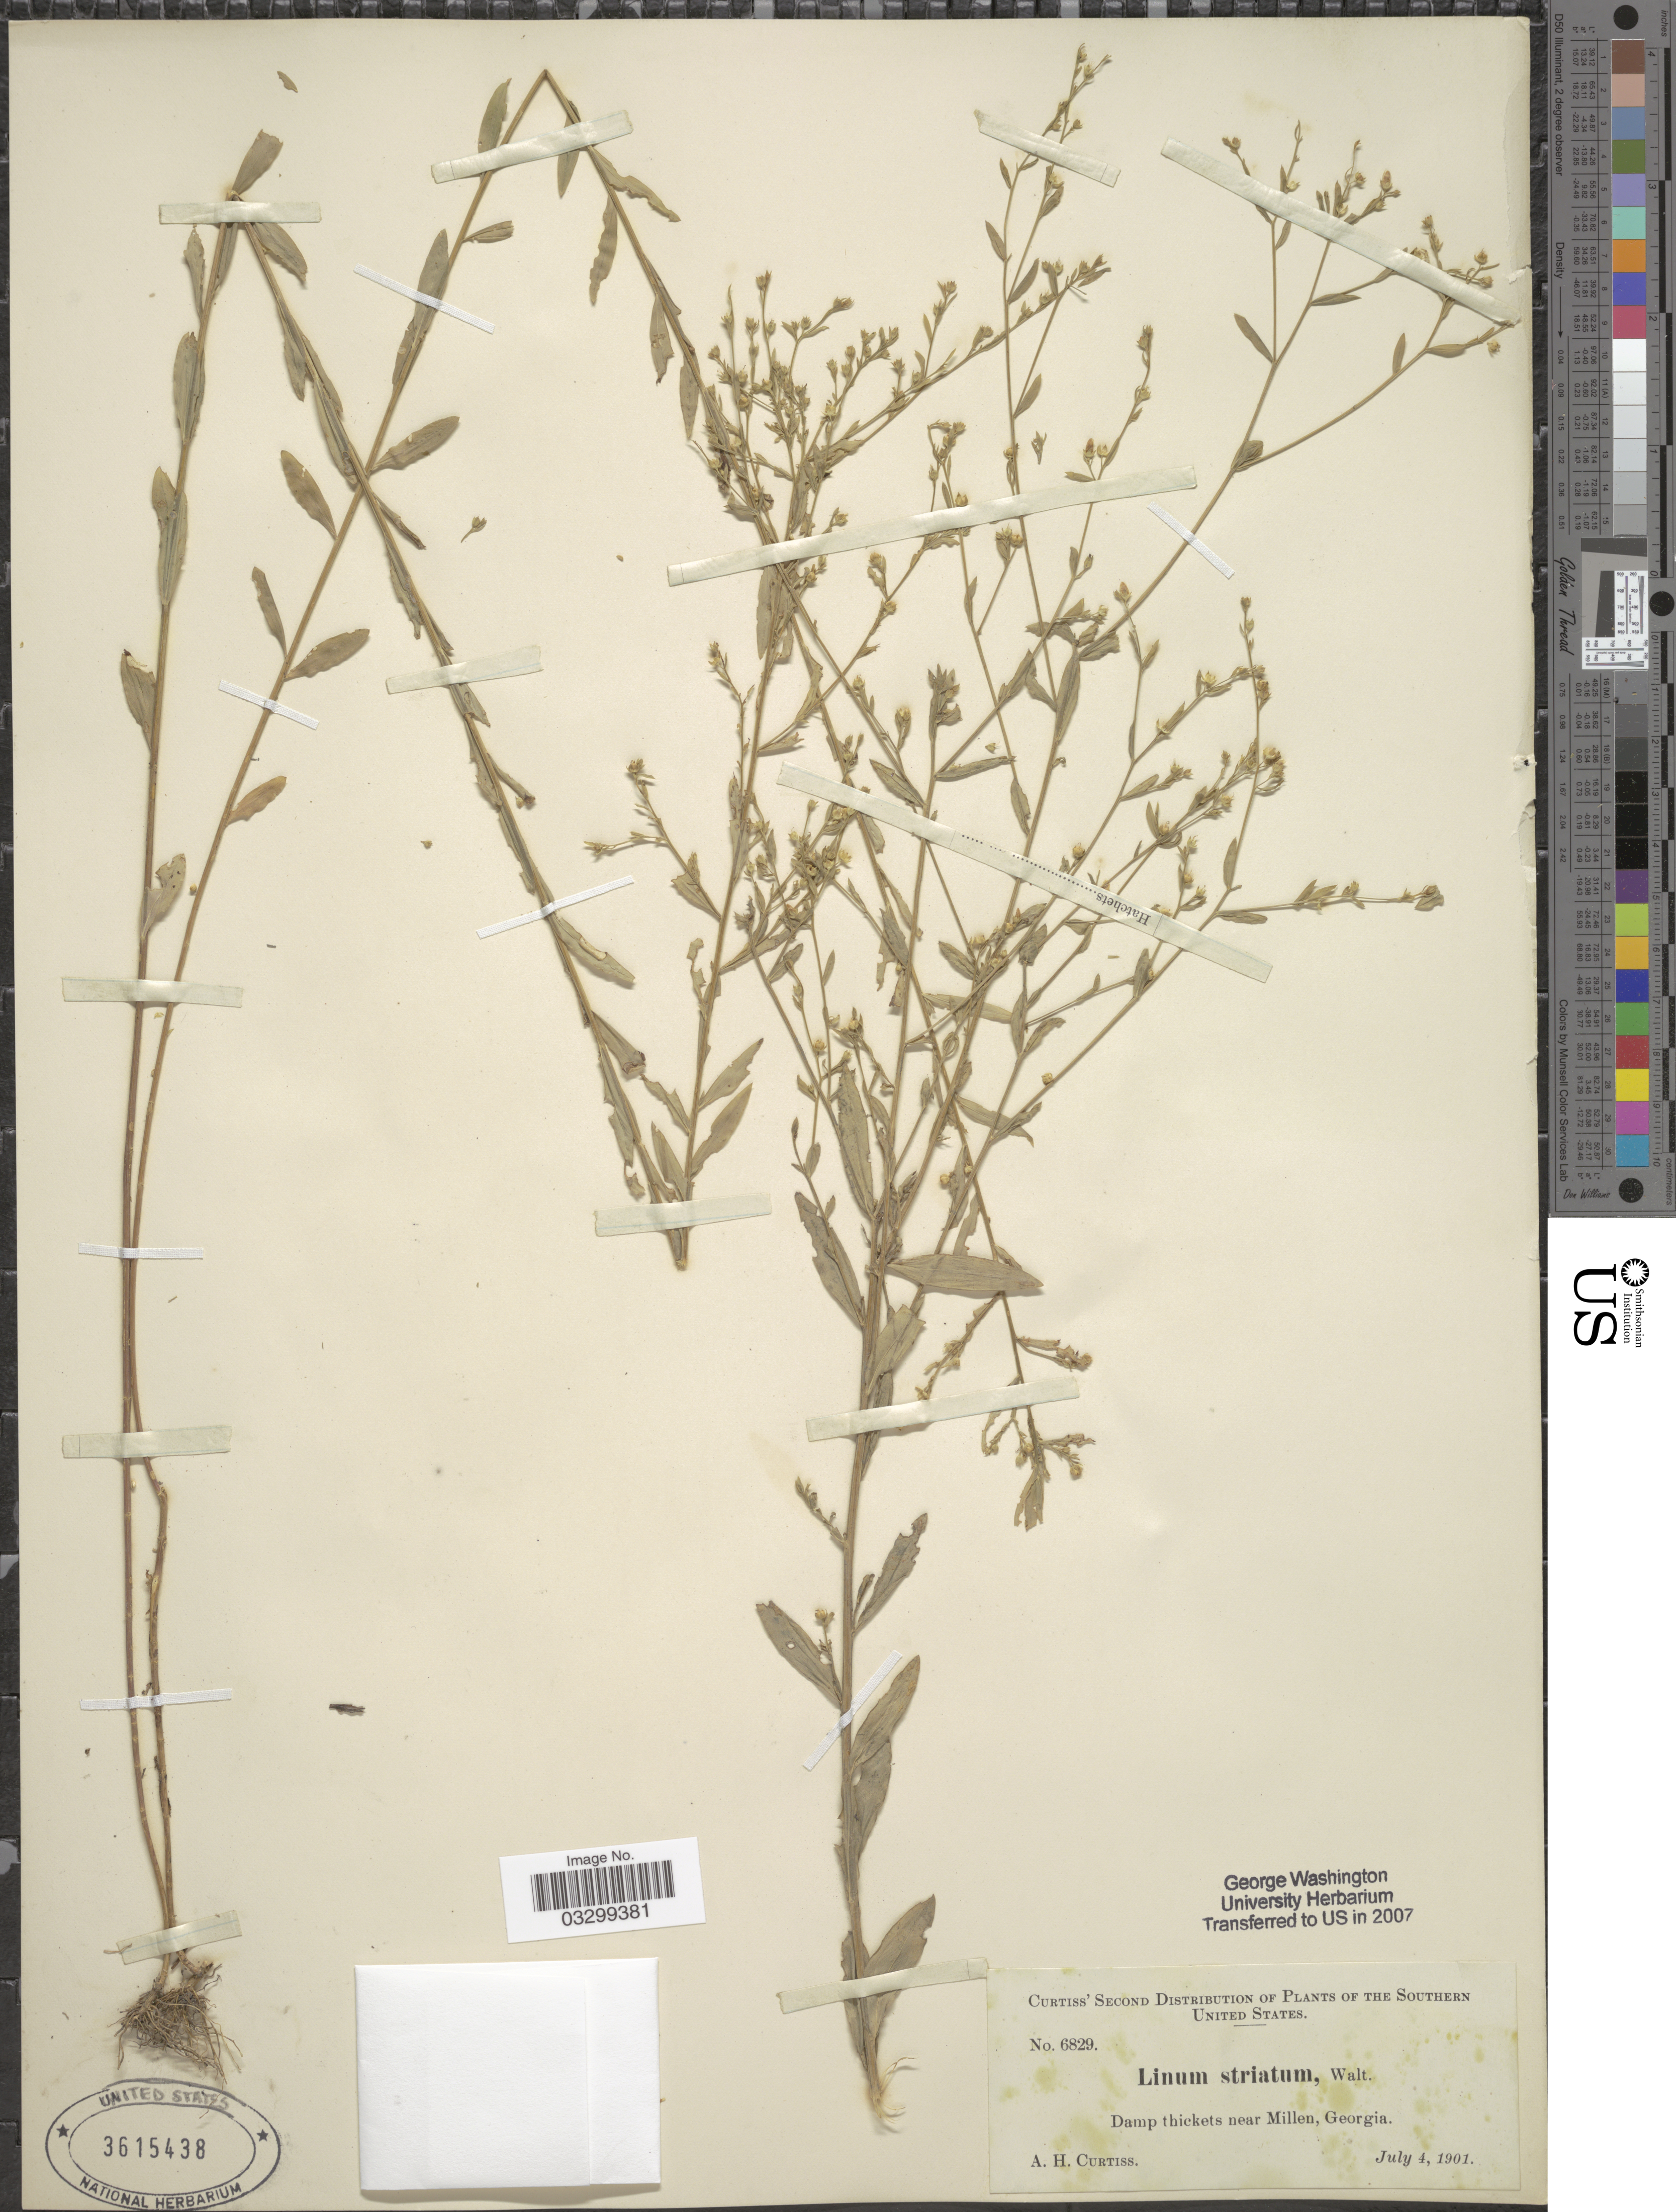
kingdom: Plantae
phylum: Tracheophyta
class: Magnoliopsida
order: Malpighiales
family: Linaceae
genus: Linum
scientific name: Linum striatum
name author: Walter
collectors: A. H. Curtiss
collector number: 6829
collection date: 1901-07-04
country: United States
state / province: Georgia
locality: The Southern United States. Damp thickets near Millen.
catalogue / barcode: US 3615438